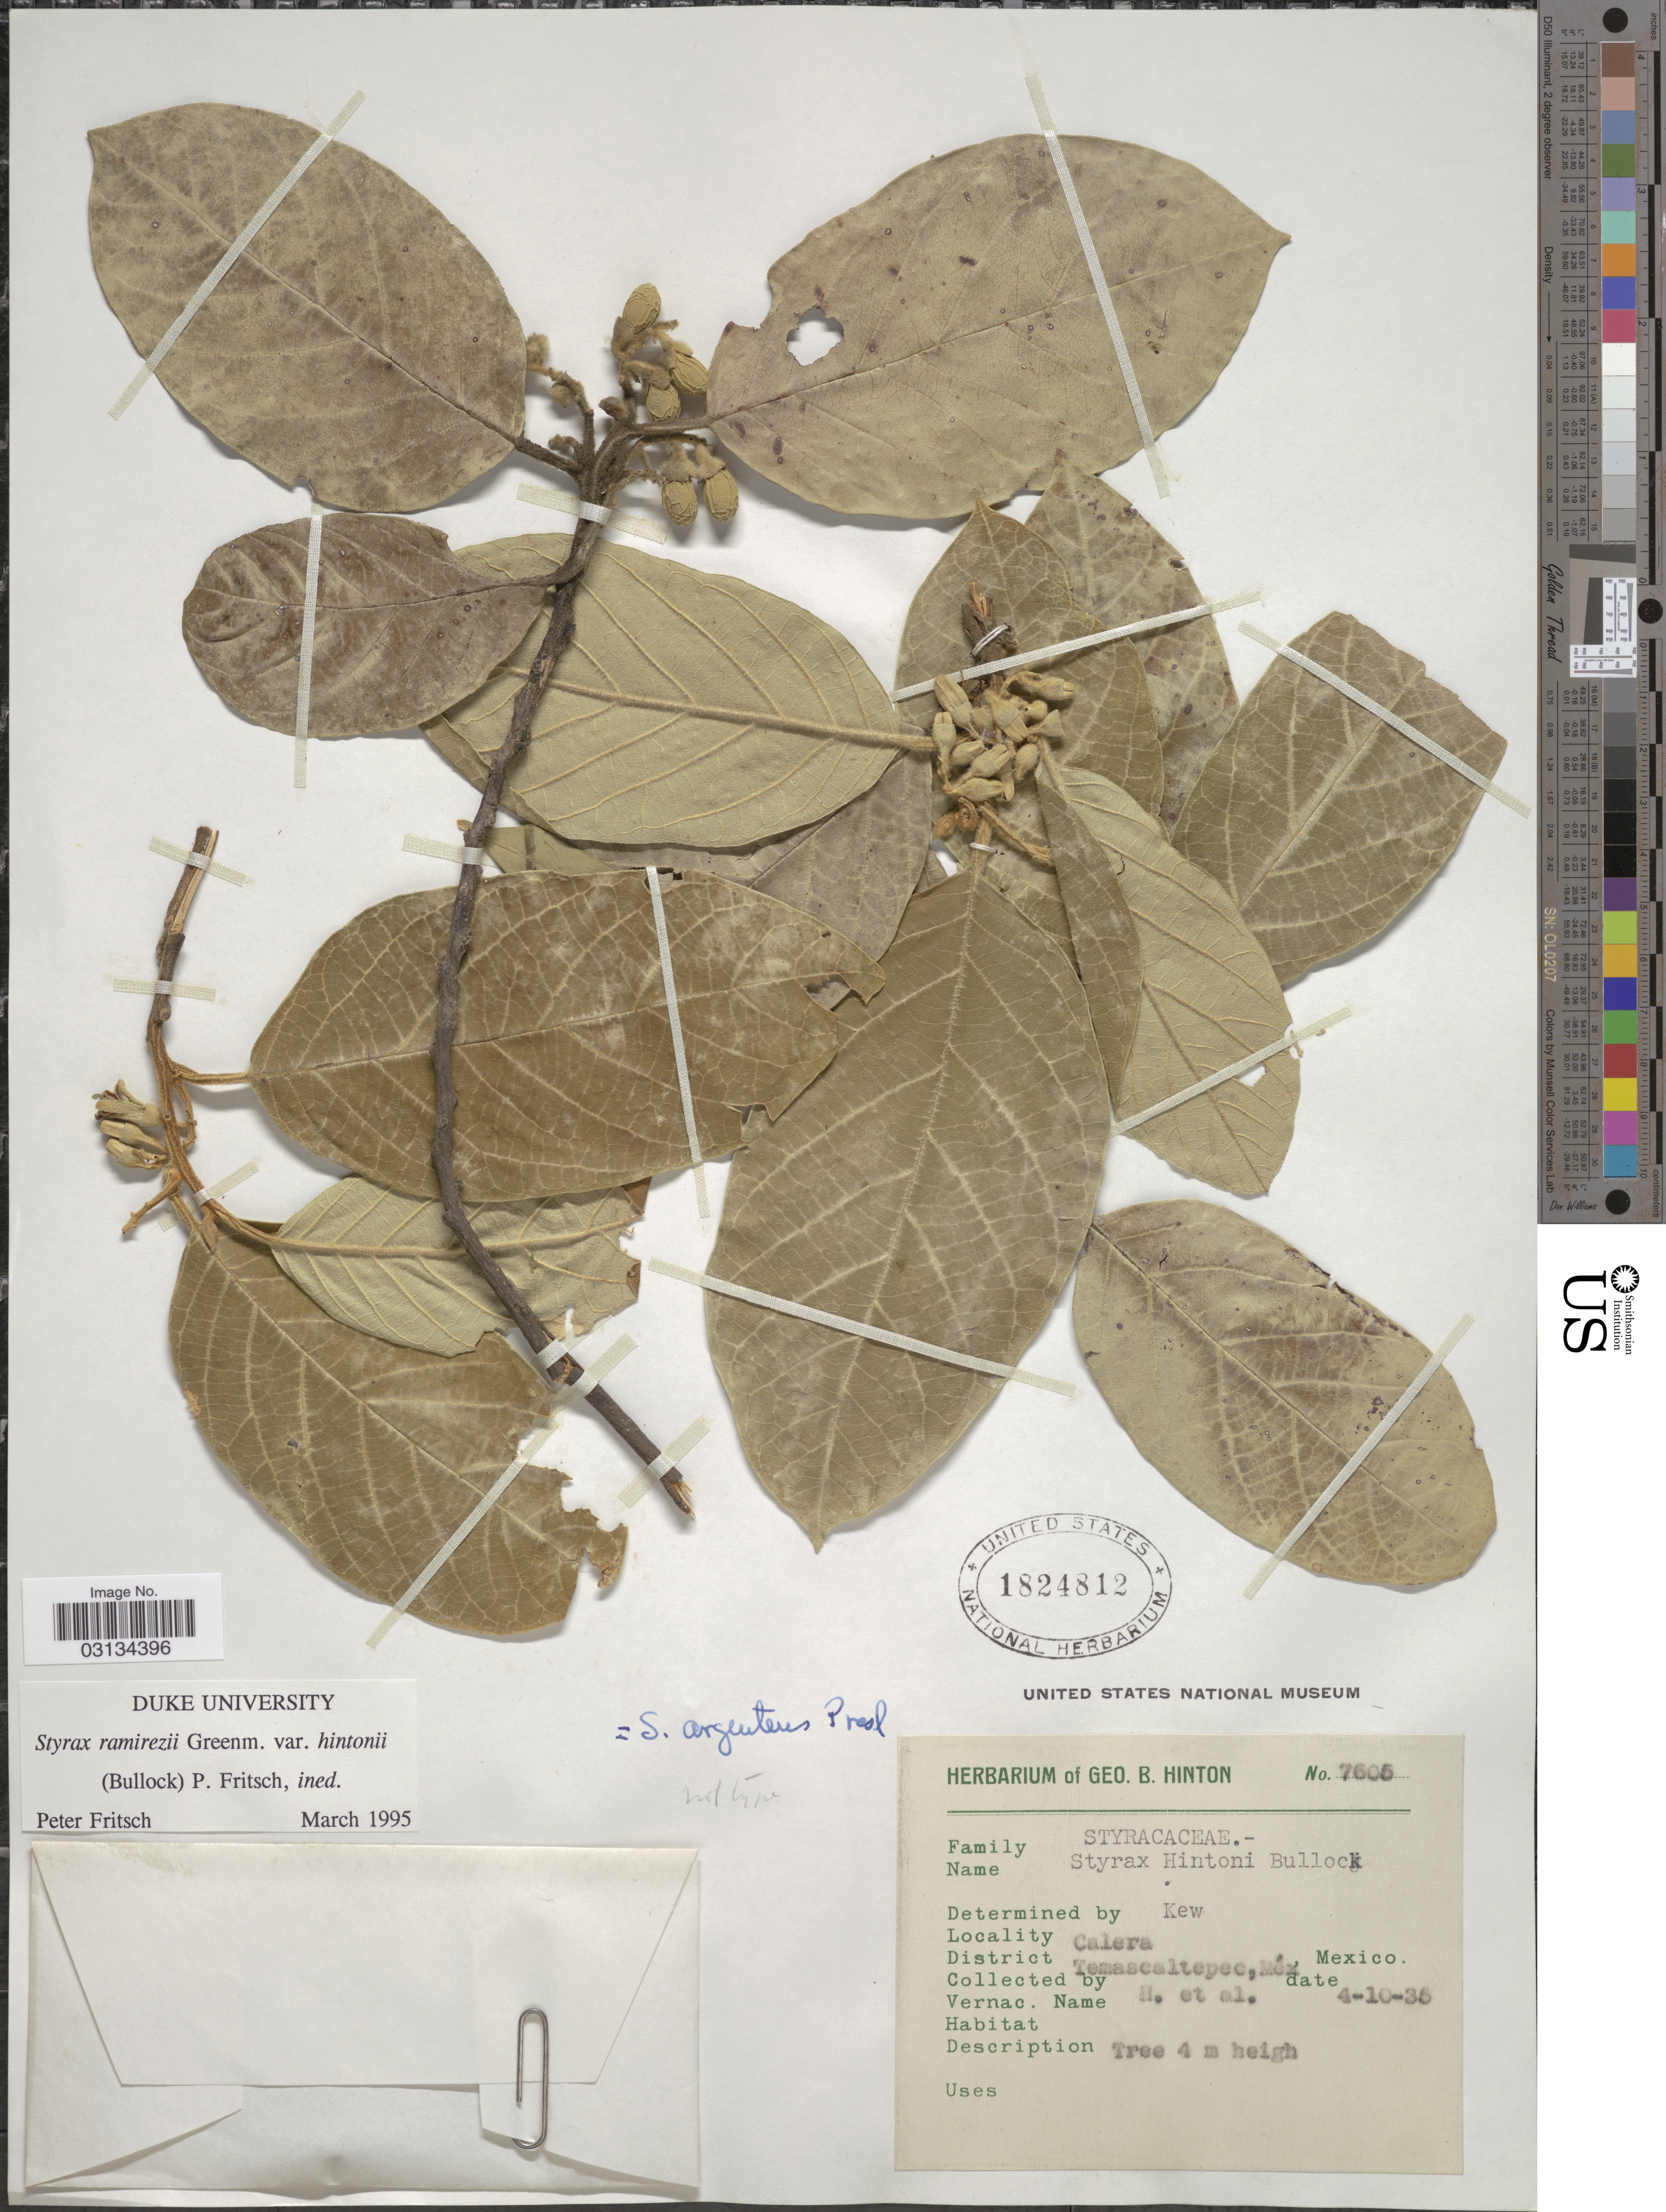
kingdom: Plantae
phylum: Tracheophyta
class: Magnoliopsida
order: Ericales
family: Styracaceae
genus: Styrax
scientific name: Styrax ramirezii var. hintonii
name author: (Greenm.) P.W. Fritsch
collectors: G. B. Hinton & et al.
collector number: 7605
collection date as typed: Transcribed d/m/y: 4/10/35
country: Mexico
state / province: México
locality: Calera. District Temascaltepec.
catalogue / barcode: US 1824812